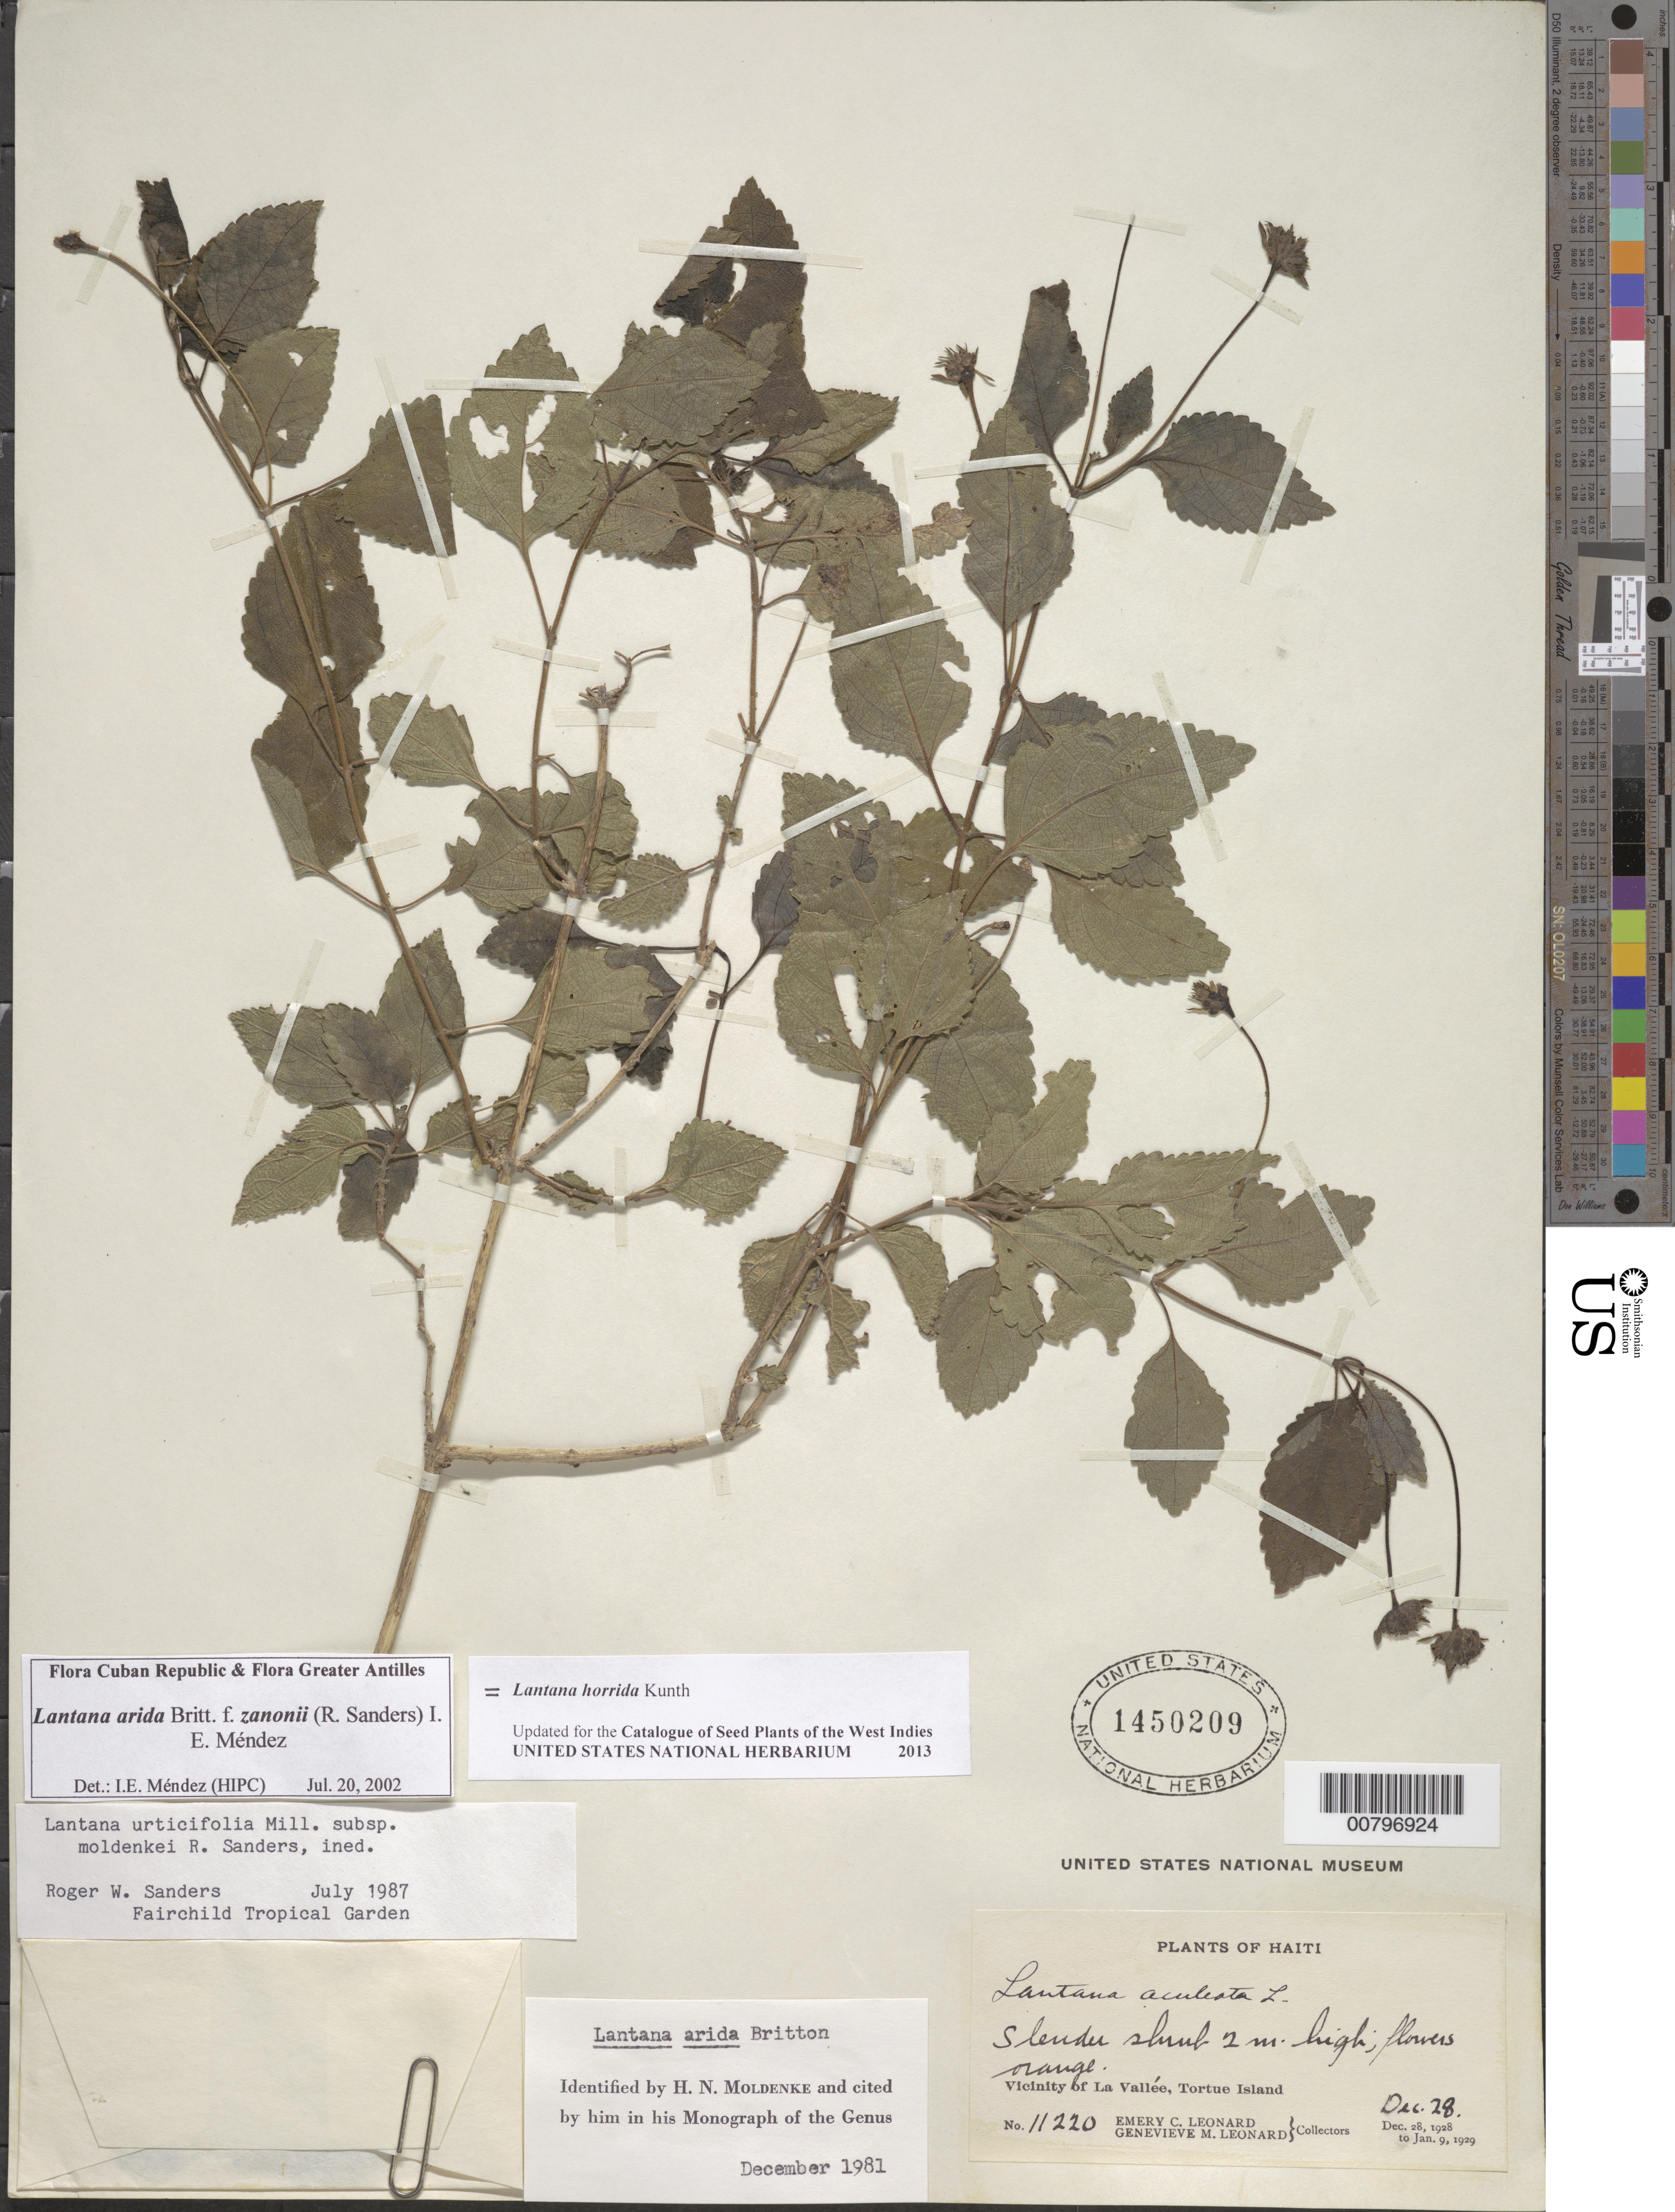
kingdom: Plantae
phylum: Tracheophyta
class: Magnoliopsida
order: Lamiales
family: Verbenaceae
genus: Lantana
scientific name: Lantana horrida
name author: Kunth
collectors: E. C. Leonard & G. M. Leonard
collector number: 11220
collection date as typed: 28 Dec 1928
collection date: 1928-12-28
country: Haiti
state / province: Nord-Ouest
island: Île de la Tortue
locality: Vicinity of la Vallée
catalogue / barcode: US 1450209